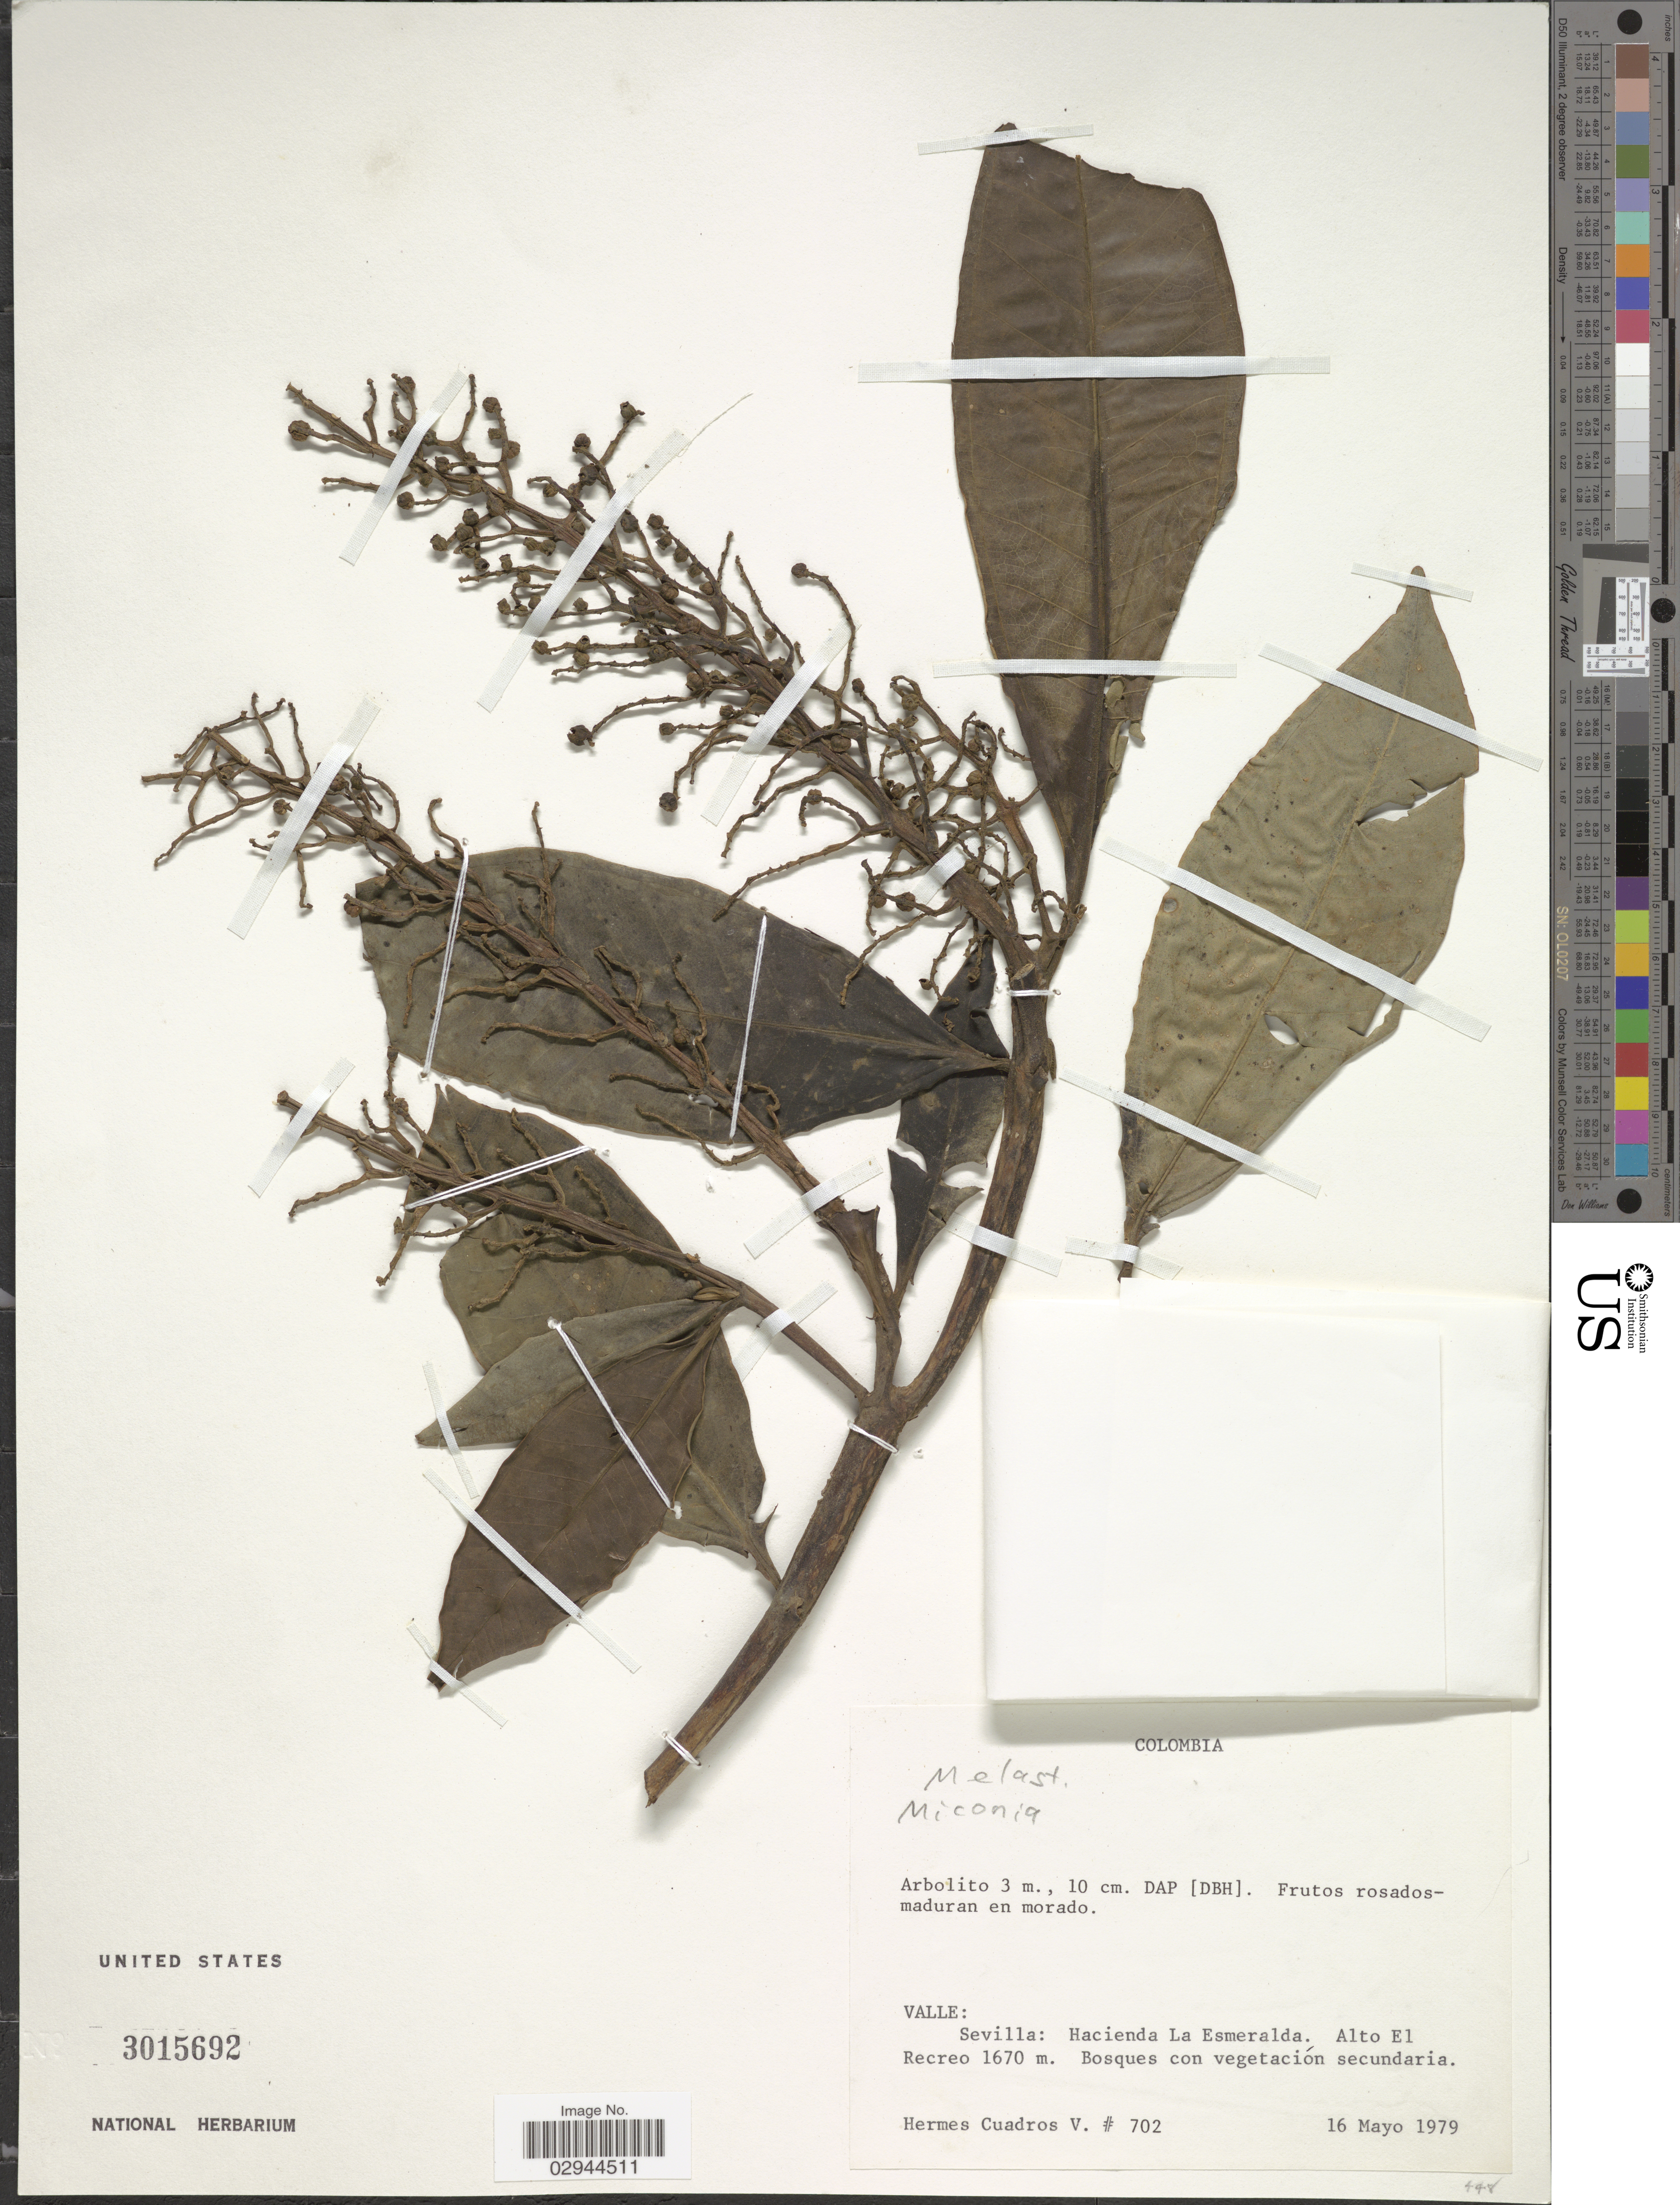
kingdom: Plantae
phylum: Tracheophyta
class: Magnoliopsida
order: Myrtales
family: Melastomataceae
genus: Miconia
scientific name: Miconia trinervia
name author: (Sw.) D. Don ex Loudon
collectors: H. Cuadros V.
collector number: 702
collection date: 1979-05-16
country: Colombia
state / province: Valle del Cauca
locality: Sevilla, Hacienda La Esmeralda, Alto El Recreo.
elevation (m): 1670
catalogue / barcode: US 3015692